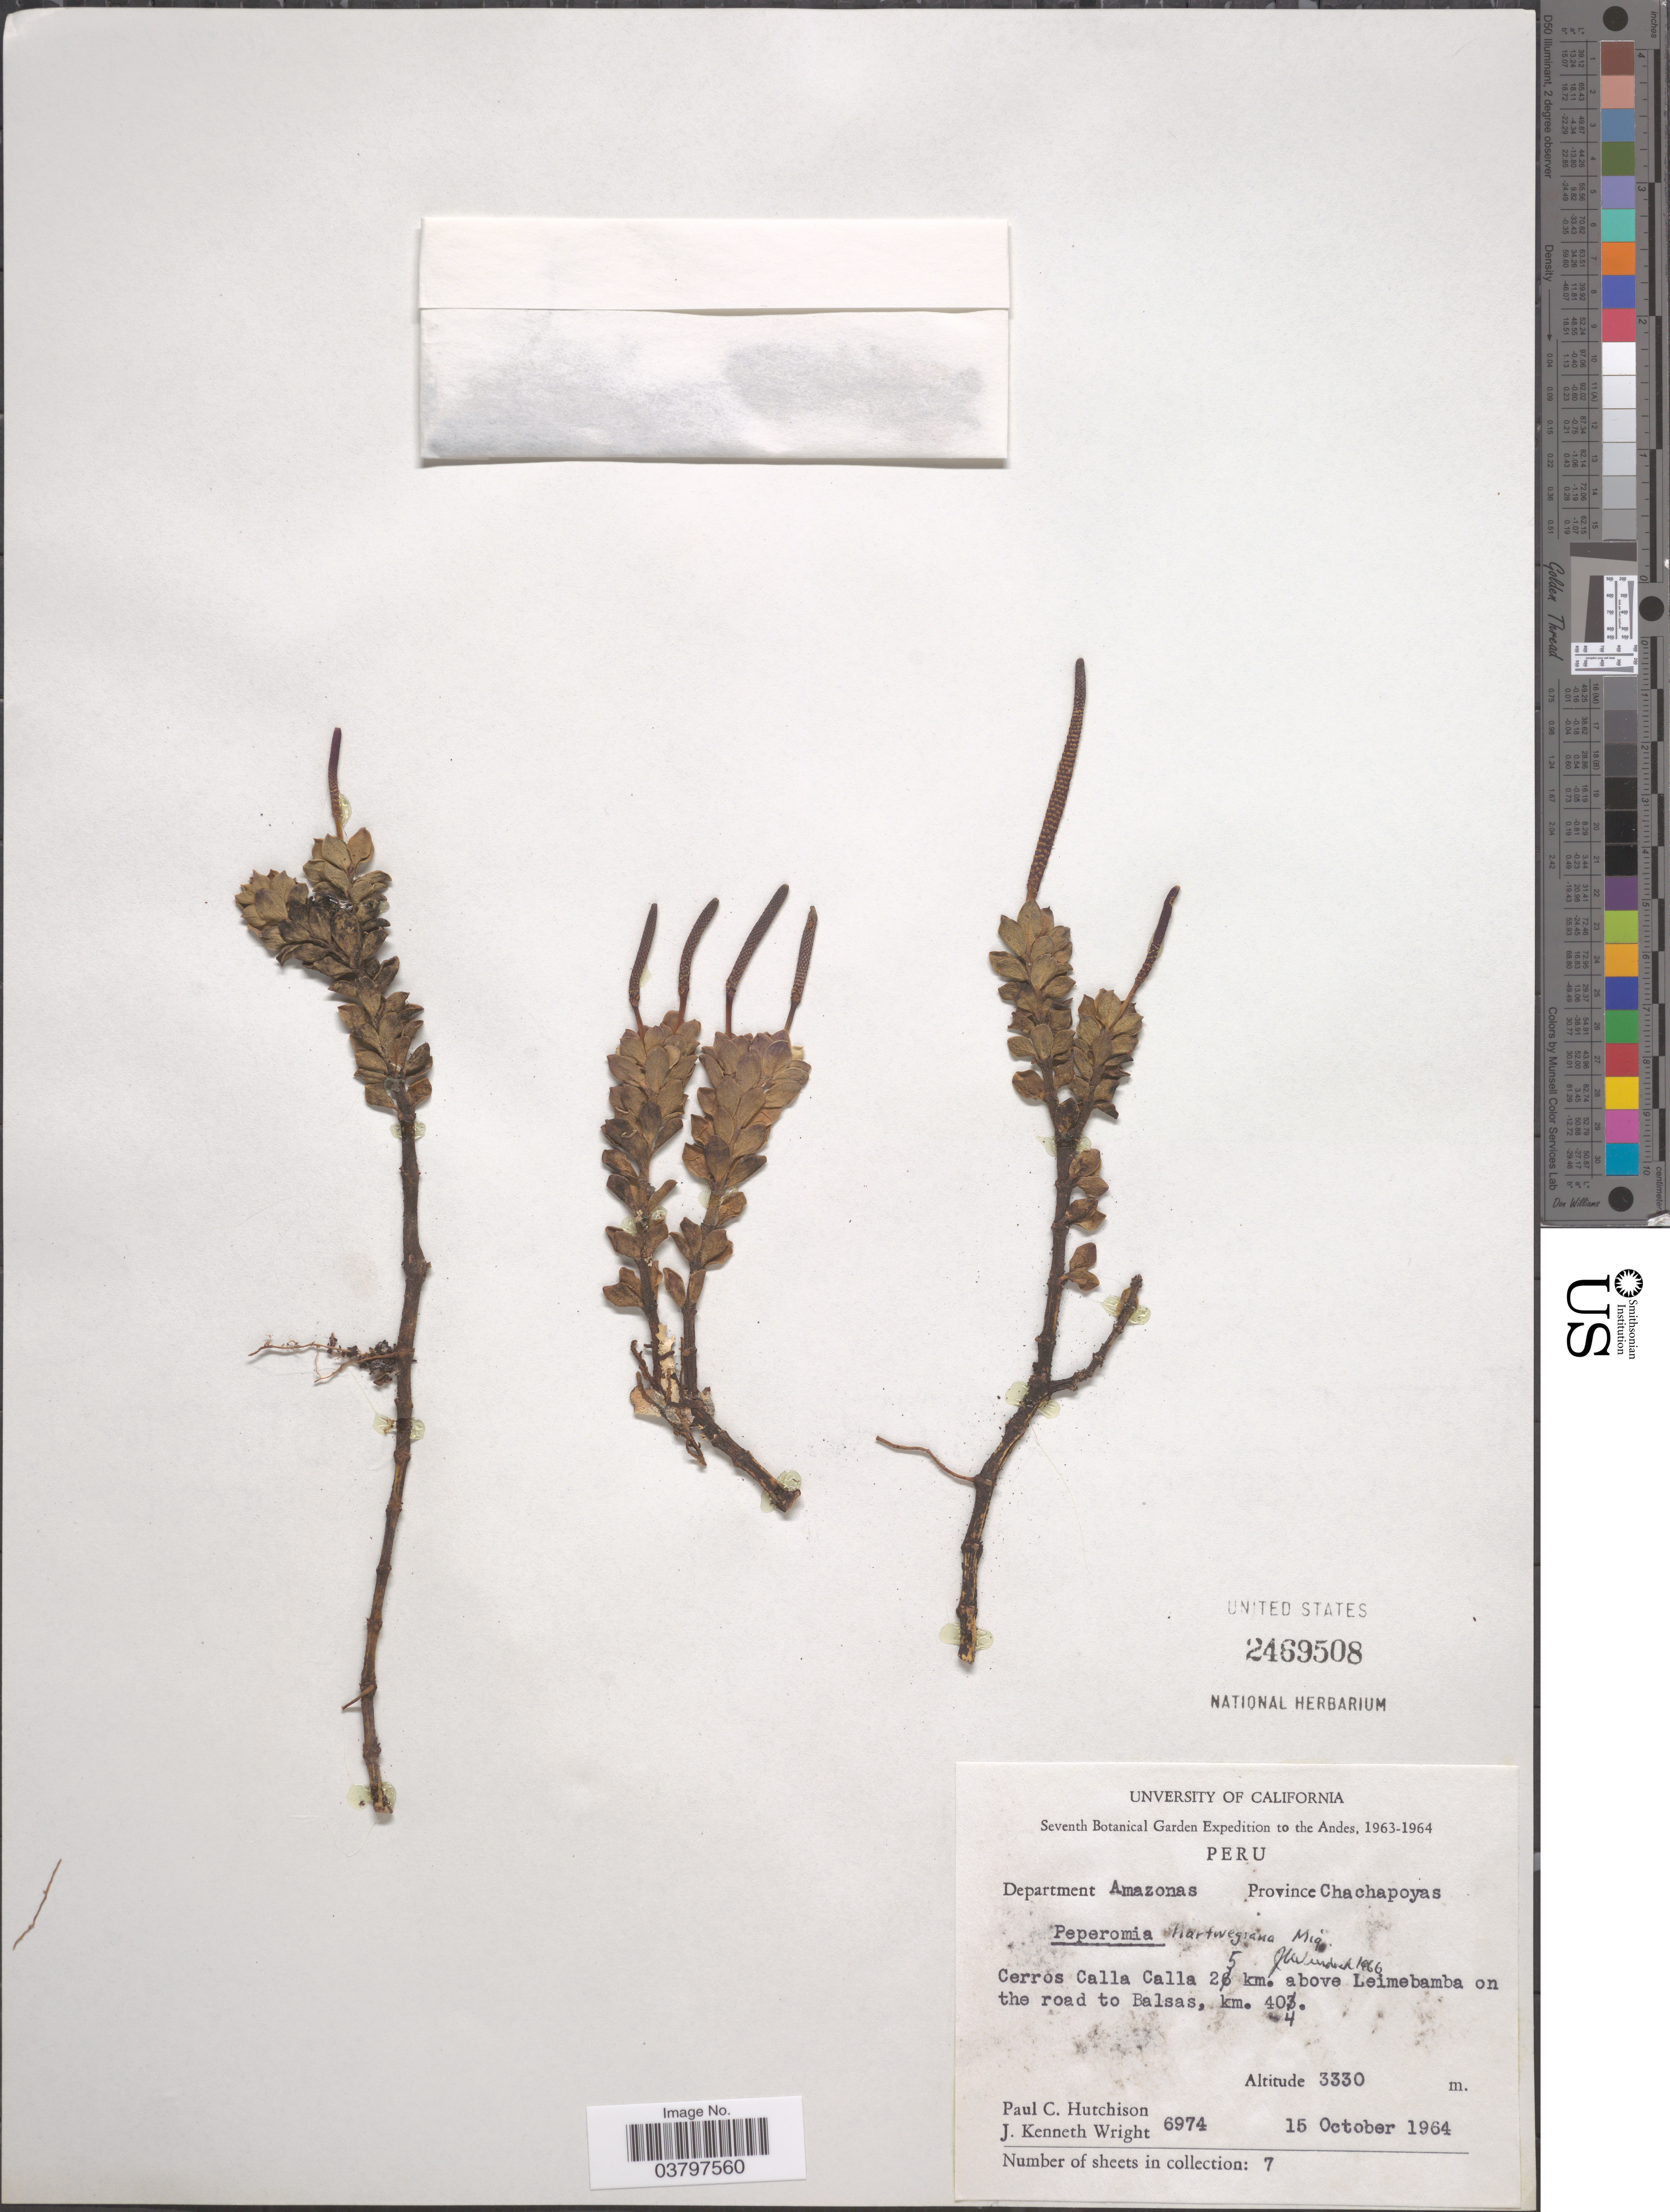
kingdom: Plantae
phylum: Tracheophyta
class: Magnoliopsida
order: Piperales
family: Piperaceae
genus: Peperomia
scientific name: Peperomia hartwegiana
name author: Miq.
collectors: P. C. Hutchison & J. K. Wright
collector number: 6974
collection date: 1964-10-15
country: Peru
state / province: Amazonas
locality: The Andes. Department Amazonas. Province Chachapoyas. Cerros Calla Calla 25 km. above Leimebamba on the road to Balsas, km. 404.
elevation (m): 3330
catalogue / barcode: US 2469508